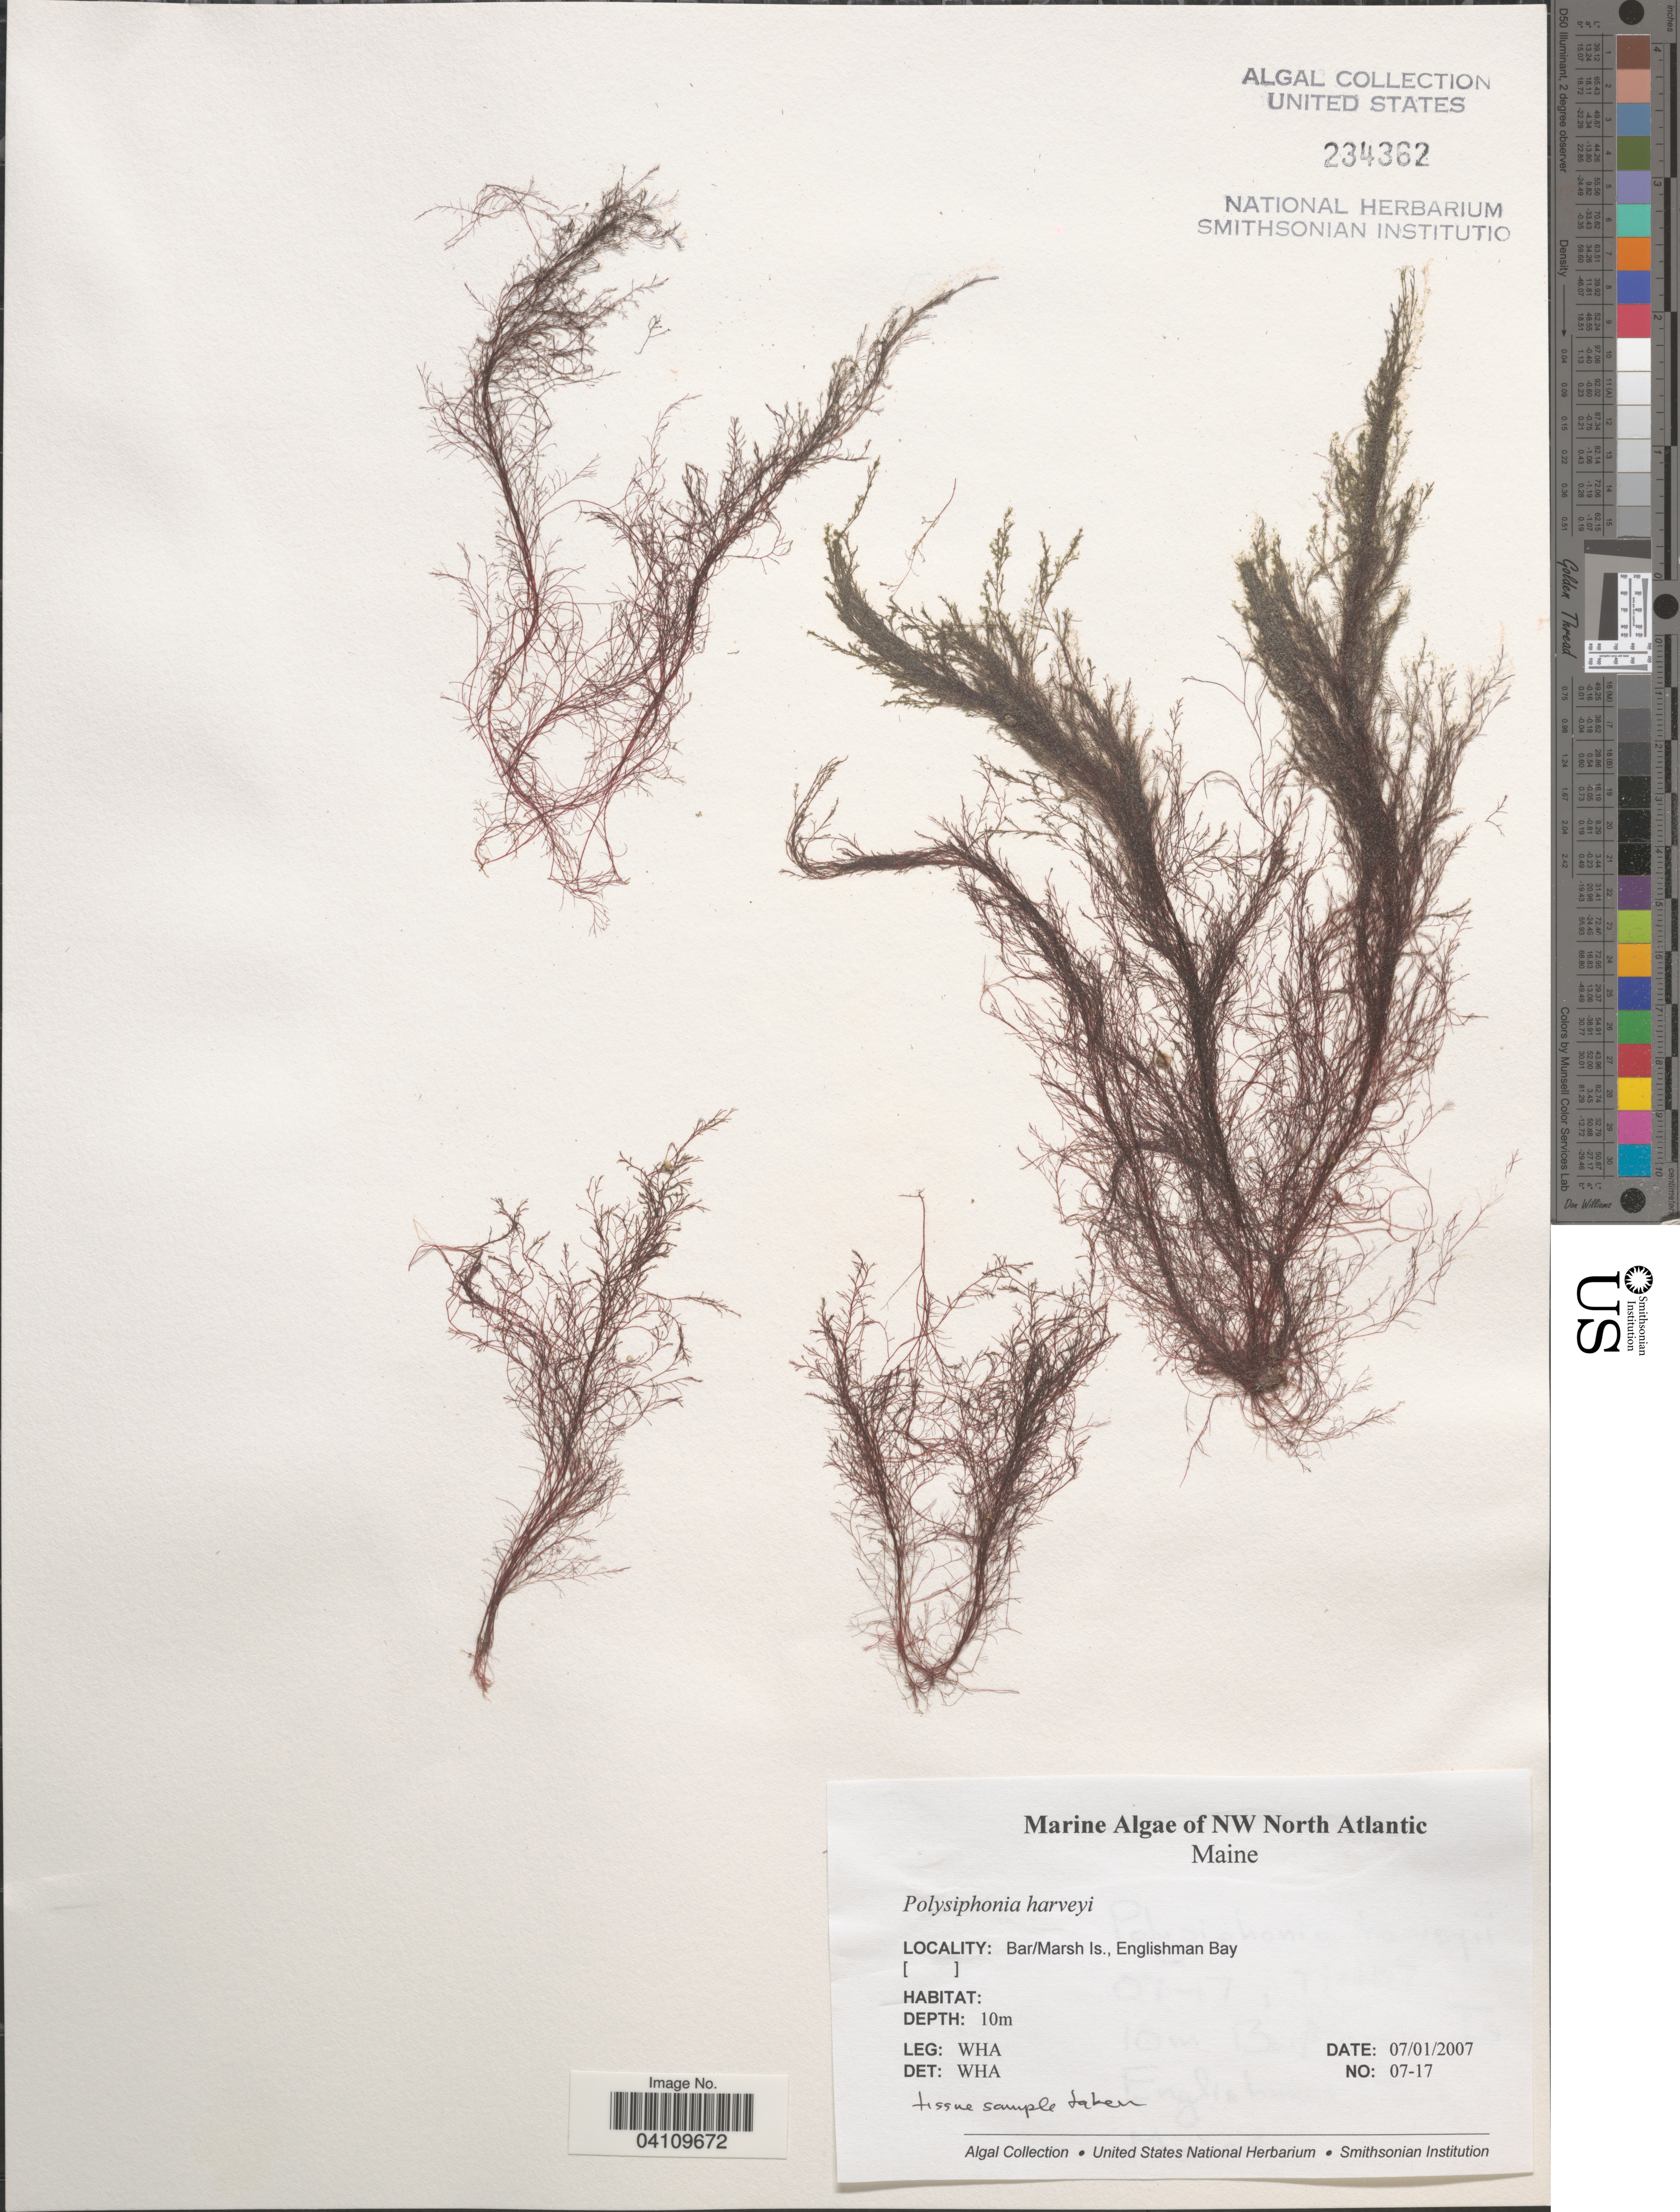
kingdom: Plantae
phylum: Rhodophyta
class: Florideophyceae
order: Ceramiales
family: Rhodomelaceae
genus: Melanothamnus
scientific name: Melanothamnus harveyi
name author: (Bailey) Diaz-Tapia & C.A. Maggs in Diaz-Tapia et al.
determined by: Algae name updating Project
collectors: W. H. Adey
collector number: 07-17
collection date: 2007-07-01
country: United States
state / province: Maine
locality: NW North Atlantic. Bar/Marsh Is., Englishman Bay.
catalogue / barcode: US 234362